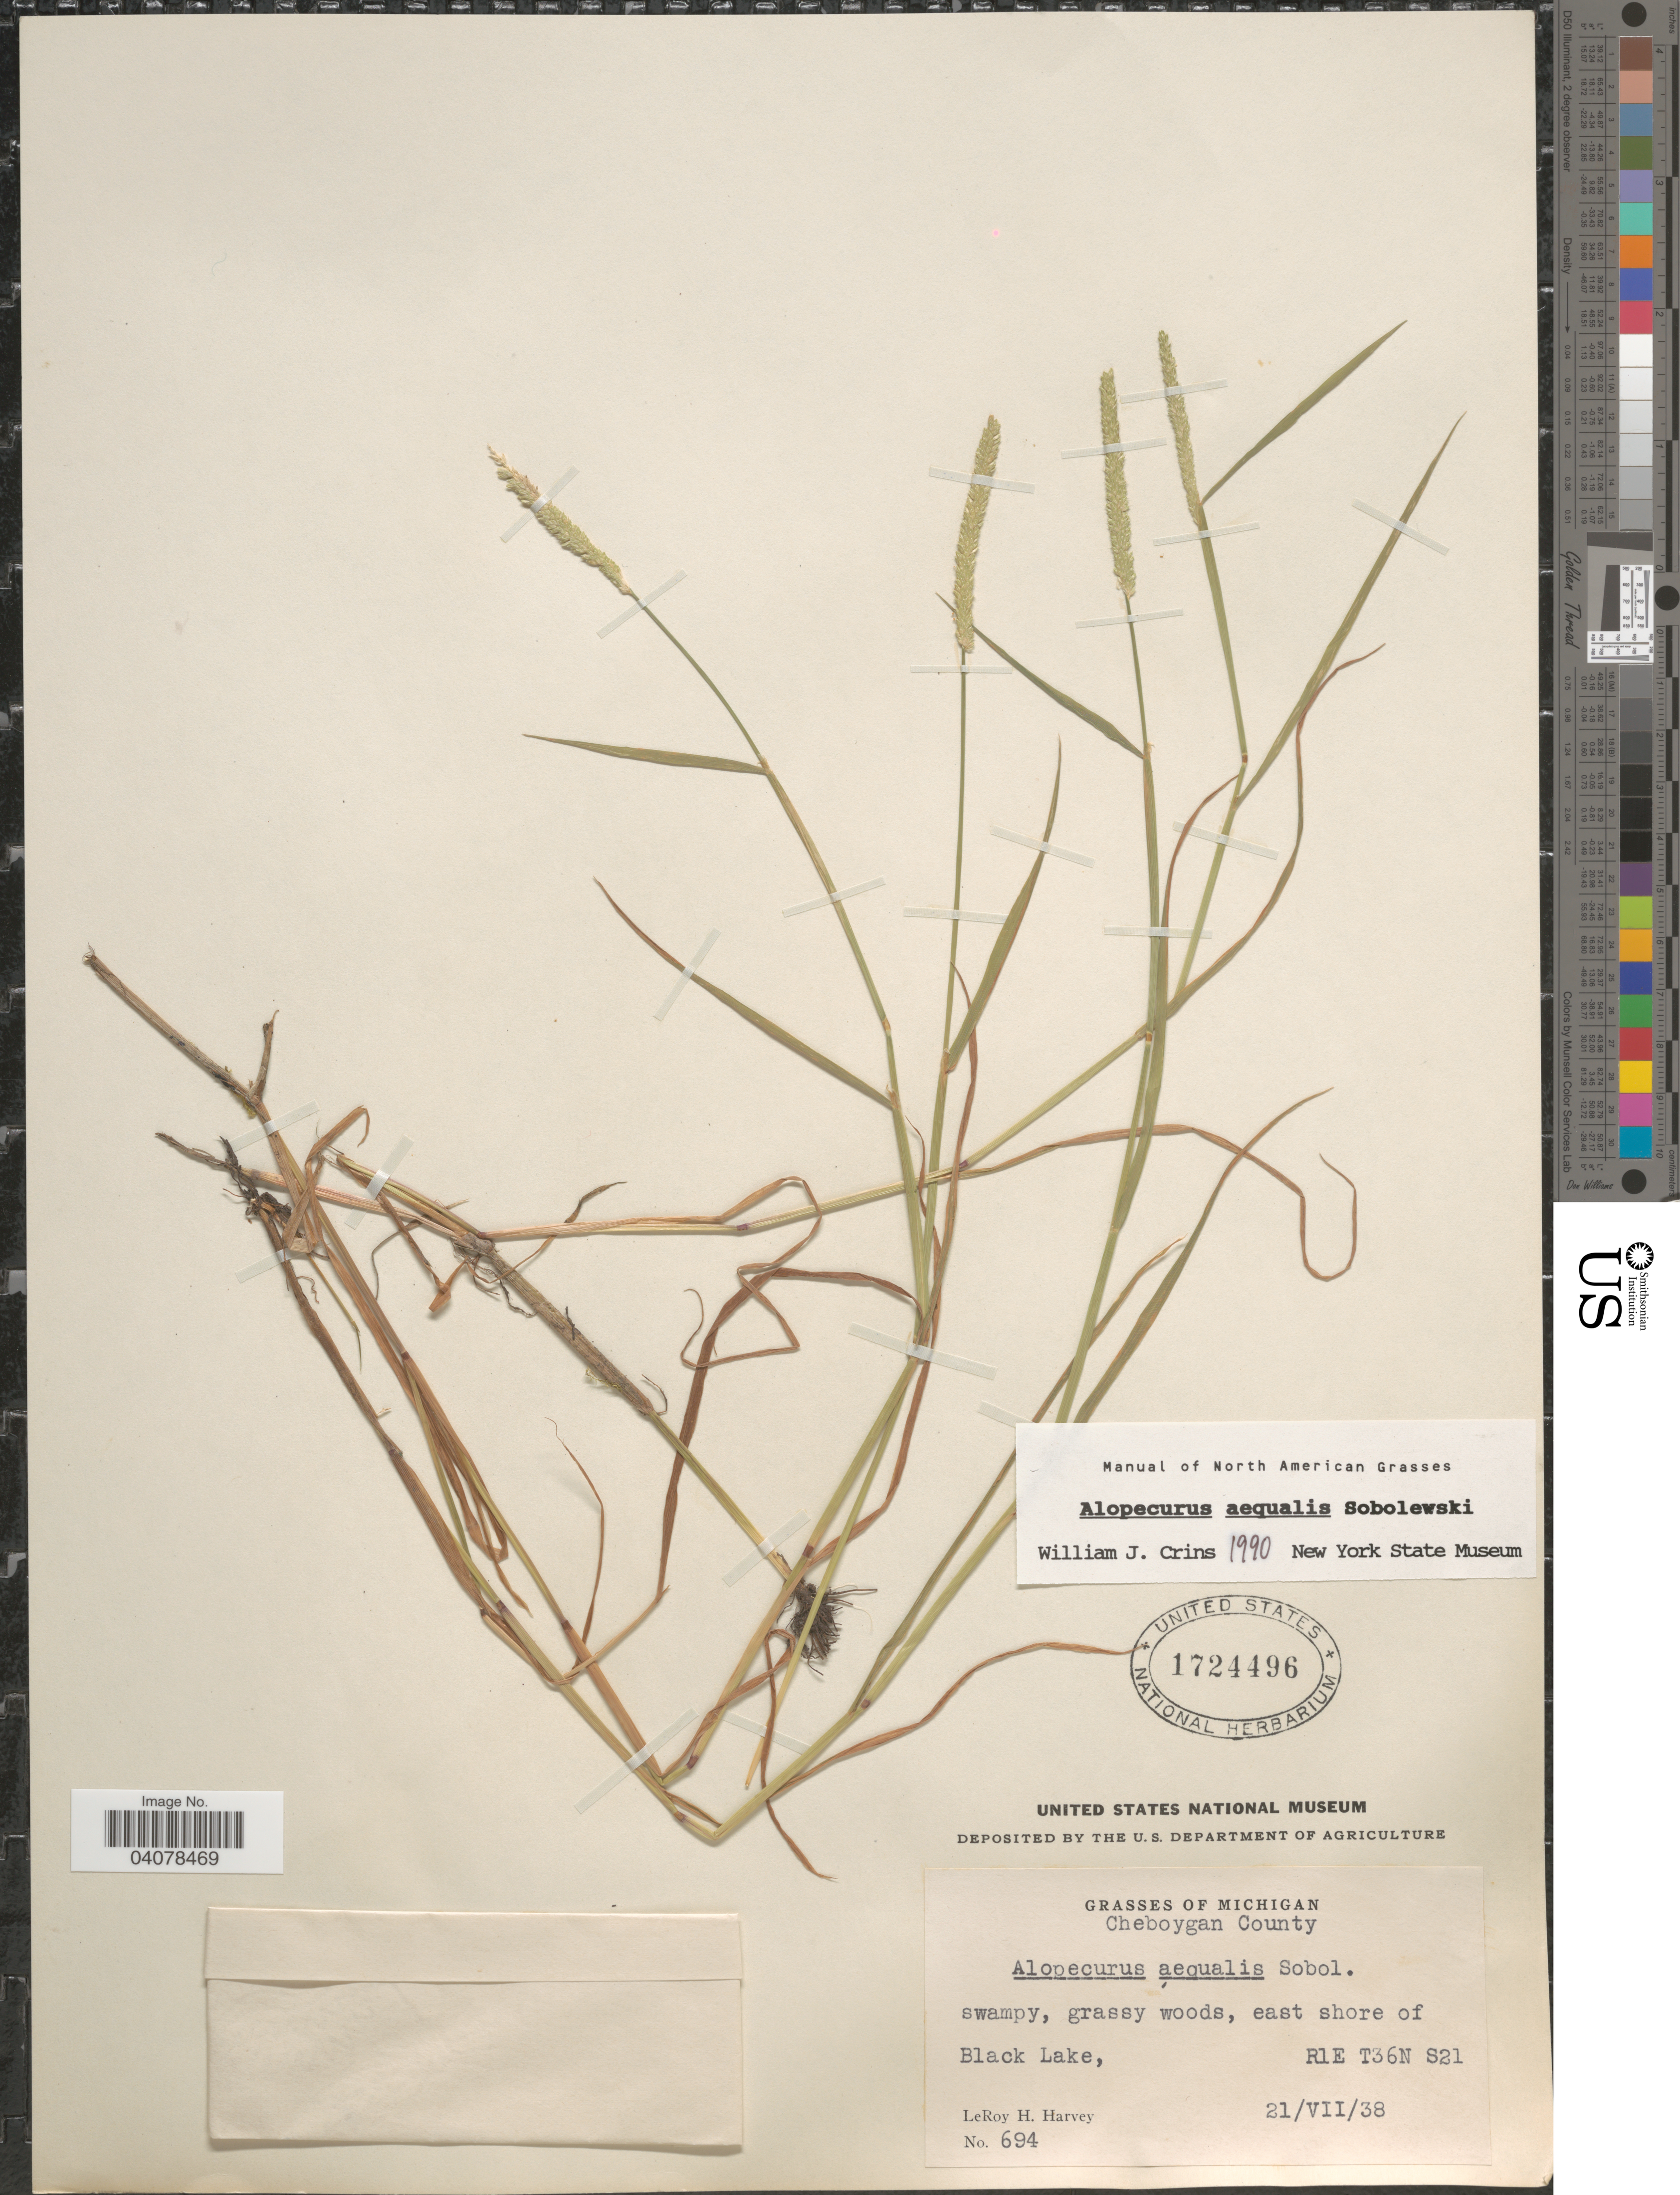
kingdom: Plantae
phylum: Tracheophyta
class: Liliopsida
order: Poales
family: Poaceae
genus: Alopecurus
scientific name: Alopecurus aequalis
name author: Sobol.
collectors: L. H. Harvey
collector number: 694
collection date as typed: Transcribed d/m/y: 21/7/38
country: United States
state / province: Michigan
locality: Cheboygan County. Swampy, grassy woods, east shore of Black Lake, R1E T36N S21.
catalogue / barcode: US 1724496